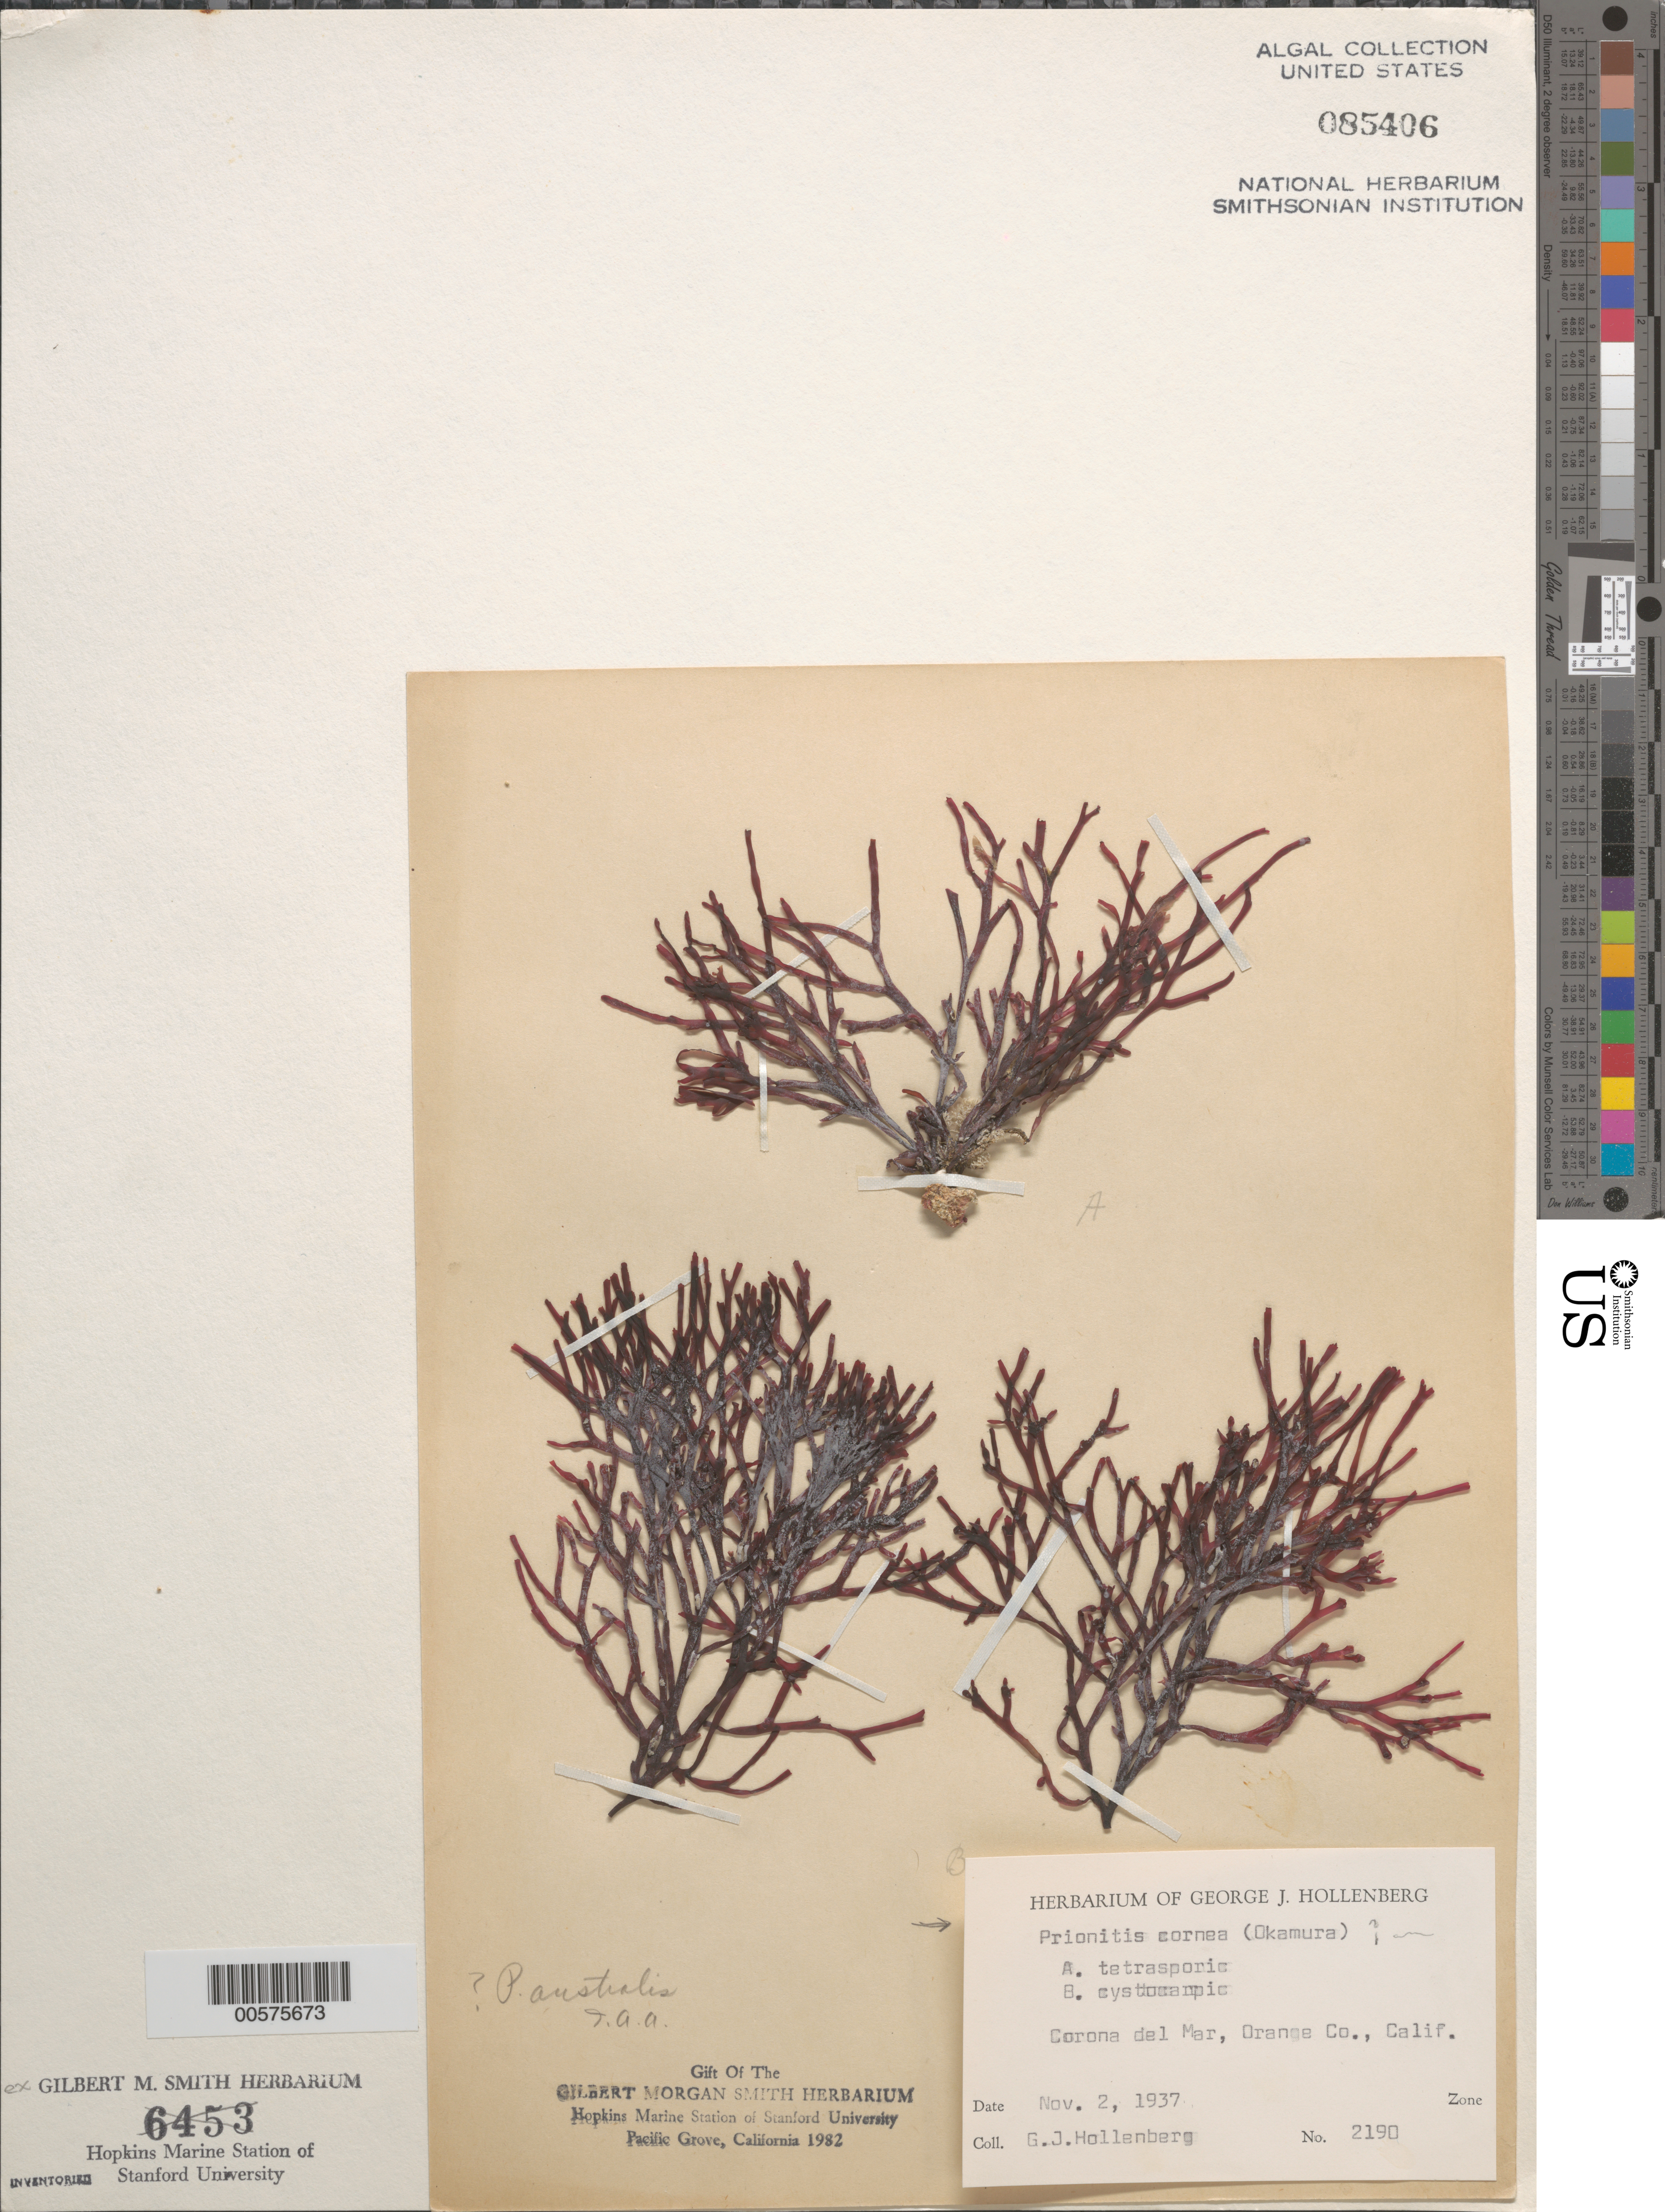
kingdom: Plantae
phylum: Rhodophyta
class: Florideophyceae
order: Halymeniales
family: Halymeniaceae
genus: Grateloupia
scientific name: Grateloupia cornea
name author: Okamura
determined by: Algae name updating Project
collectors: G. Hollenberg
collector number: GJH 2190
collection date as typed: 02 Nov 1937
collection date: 1937-11-02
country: United States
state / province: California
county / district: Orange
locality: Corona del Mar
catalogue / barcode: US 85406